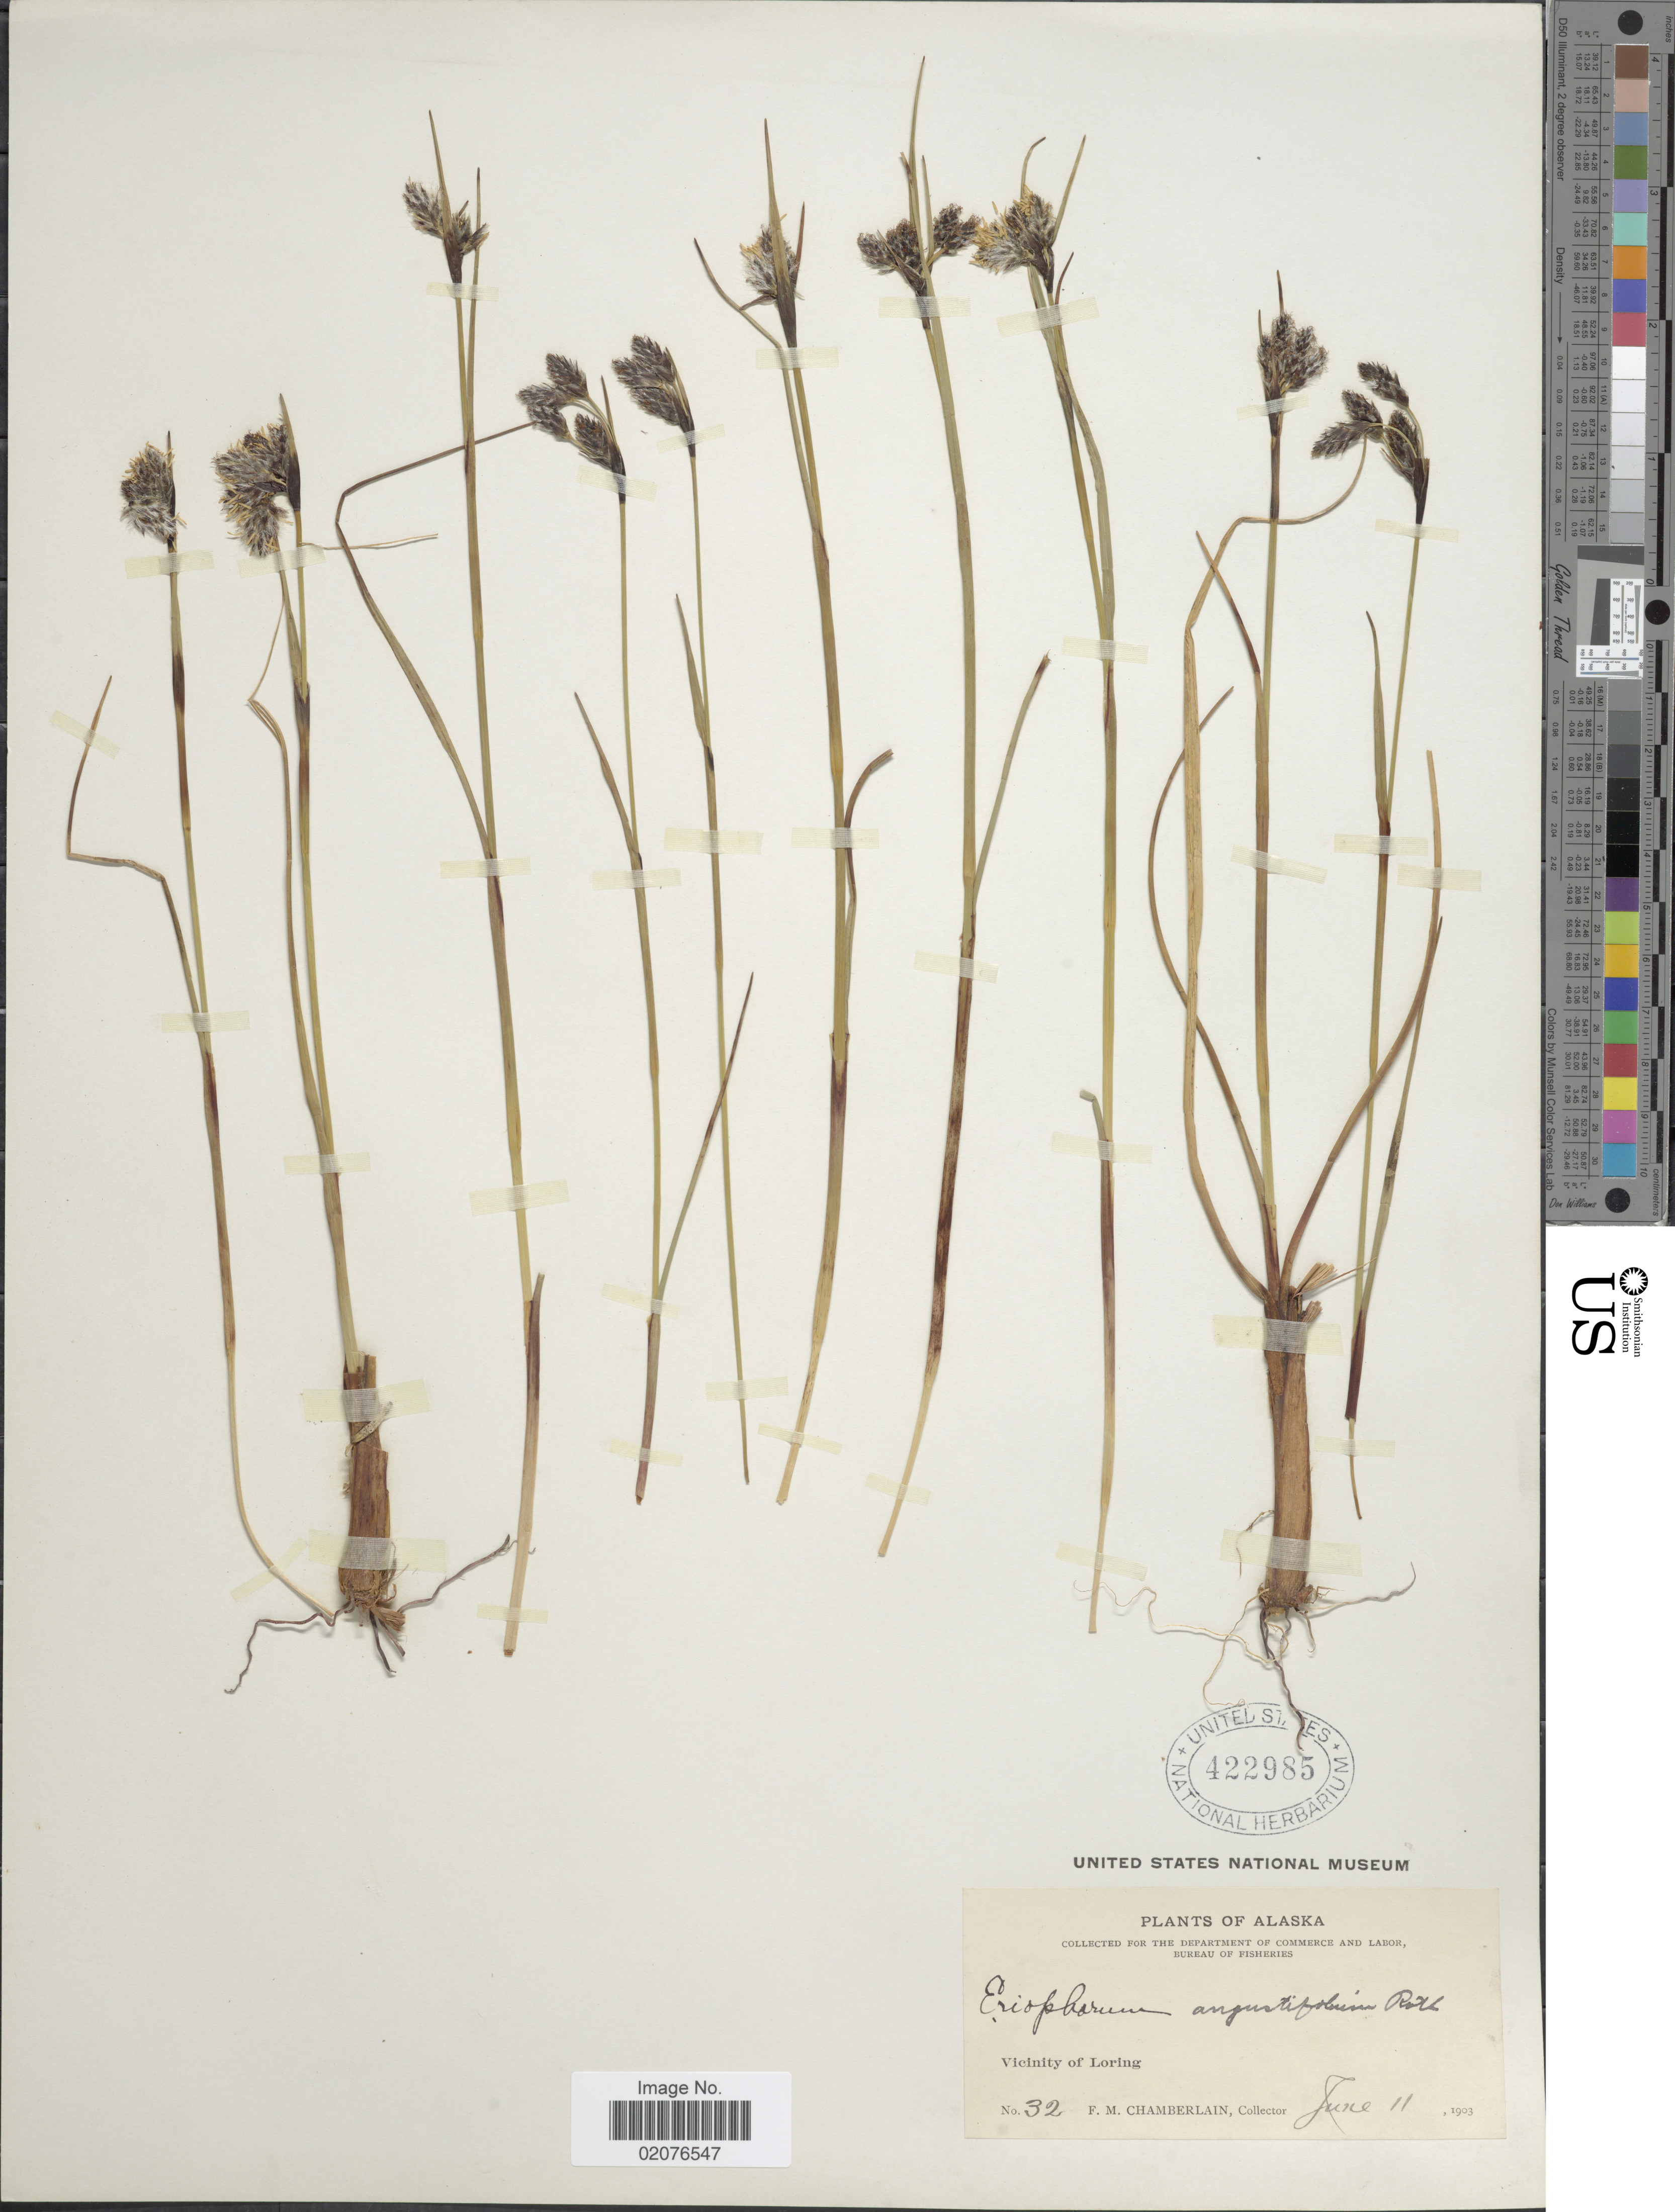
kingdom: Plantae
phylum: Tracheophyta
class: Liliopsida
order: Poales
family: Cyperaceae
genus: Eriophorum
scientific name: Eriophorum angustifolium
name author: Honck.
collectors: F. Chamberlain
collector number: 32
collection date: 1903-06-11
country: United States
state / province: Alaska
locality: Vicinity of Loring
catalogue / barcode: US 422985